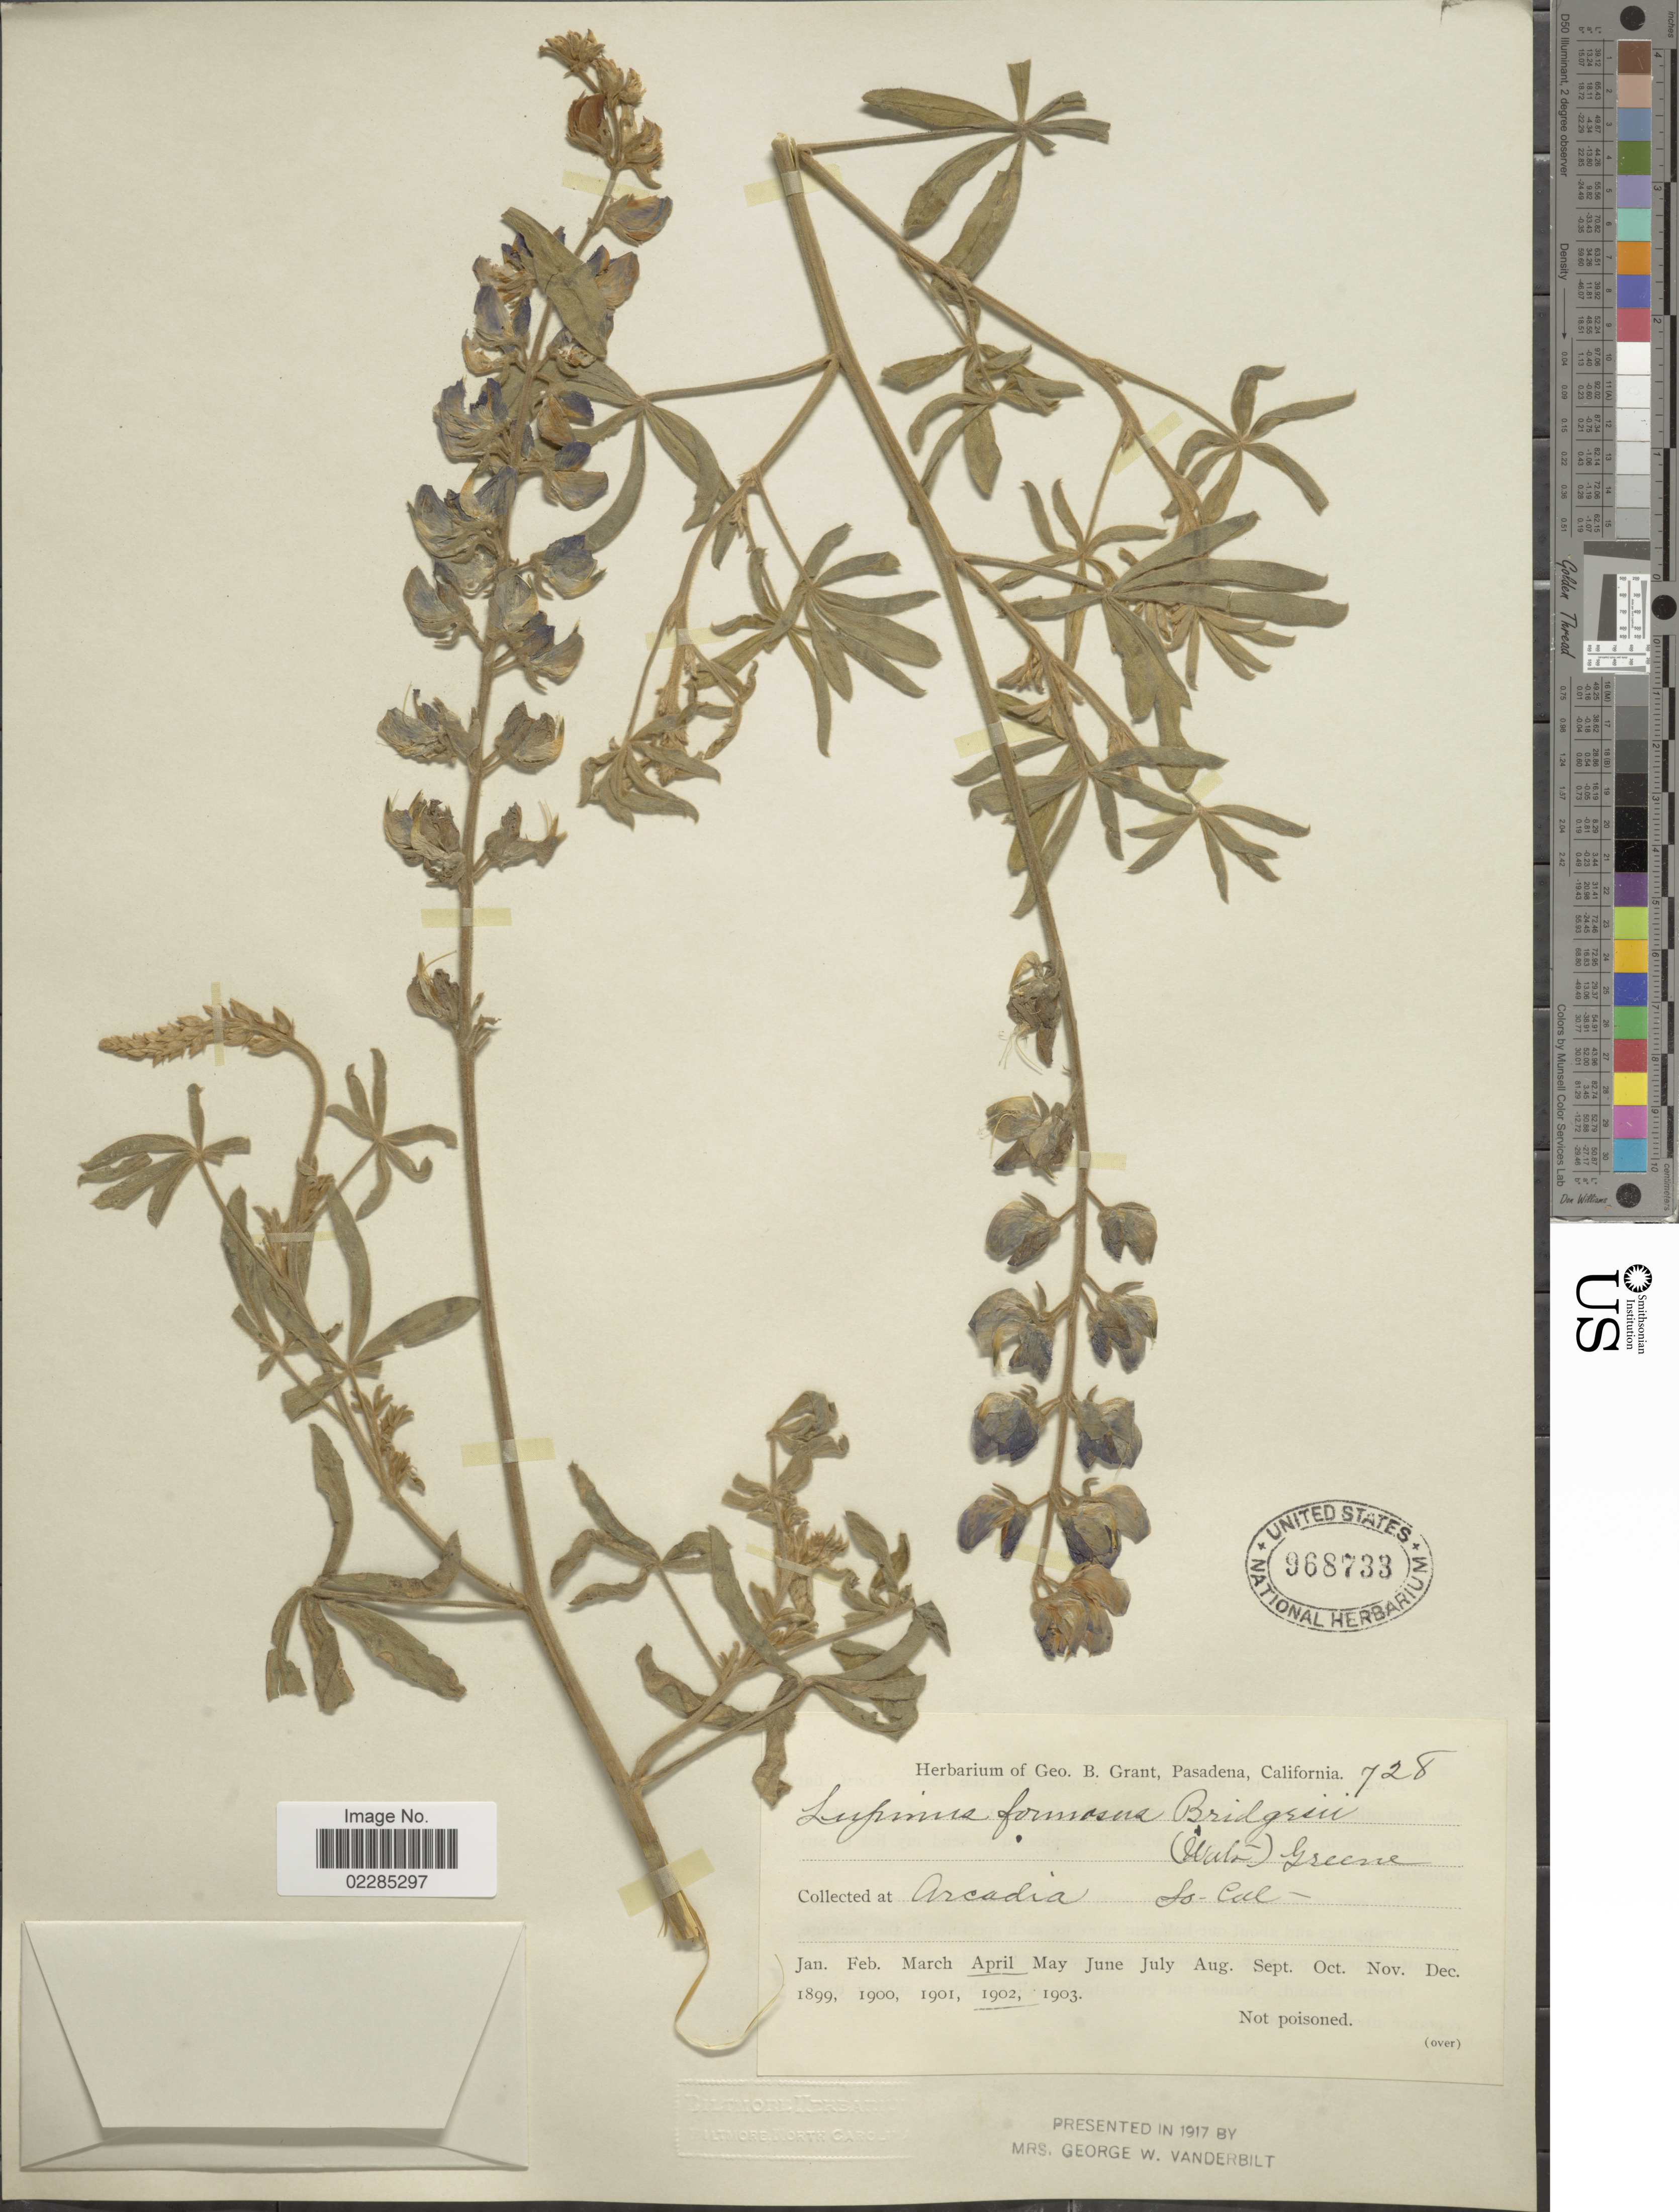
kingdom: Plantae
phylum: Tracheophyta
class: Magnoliopsida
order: Fabales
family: Fabaceae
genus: Lupinus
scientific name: Lupinus formosus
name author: Greene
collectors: ex herb. Geo. B. Grant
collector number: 728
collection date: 1902-04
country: United States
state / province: California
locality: Arcadia, So Cal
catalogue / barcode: US 968733